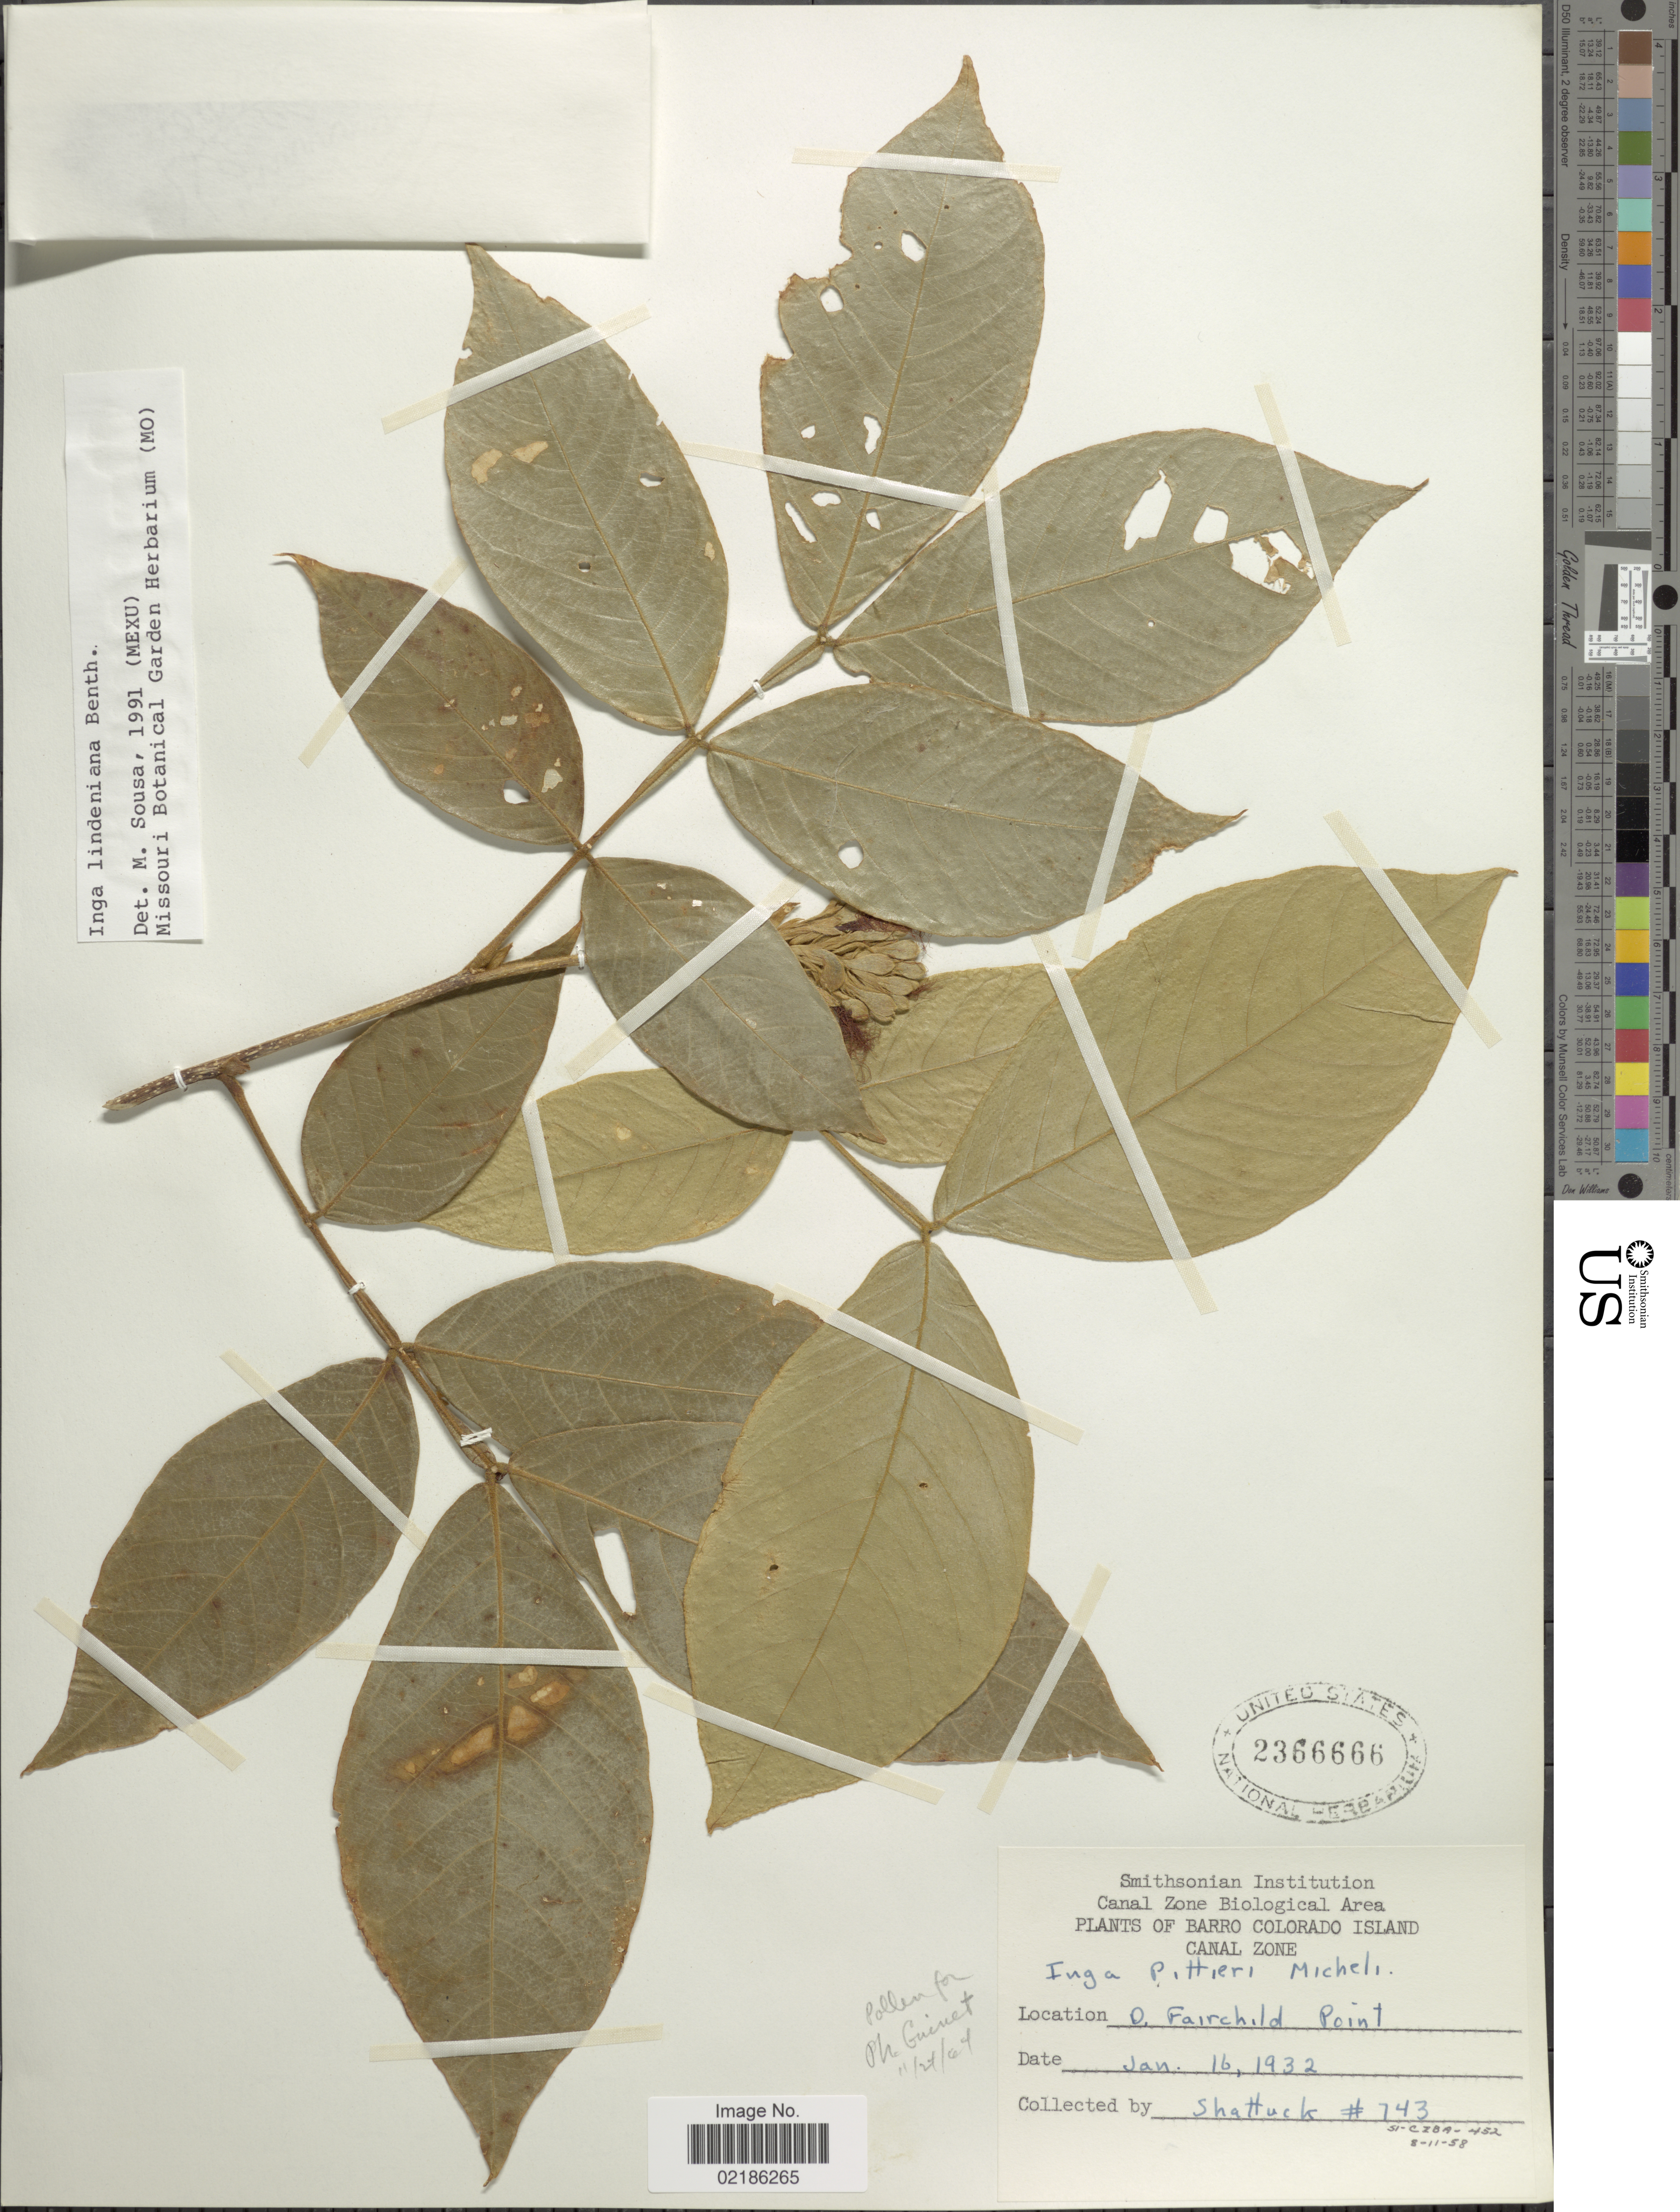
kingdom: Plantae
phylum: Tracheophyta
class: Magnoliopsida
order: Fabales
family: Fabaceae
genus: Inga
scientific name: Inga lindeniana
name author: Benth.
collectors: Shattuck, --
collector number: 743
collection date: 1932-01-16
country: Panama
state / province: Panamá Oeste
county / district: Canal Zone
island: Barro Colorado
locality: Barro Colorado Island, Canal Zone, O. Fairchild Point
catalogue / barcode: US 2366666